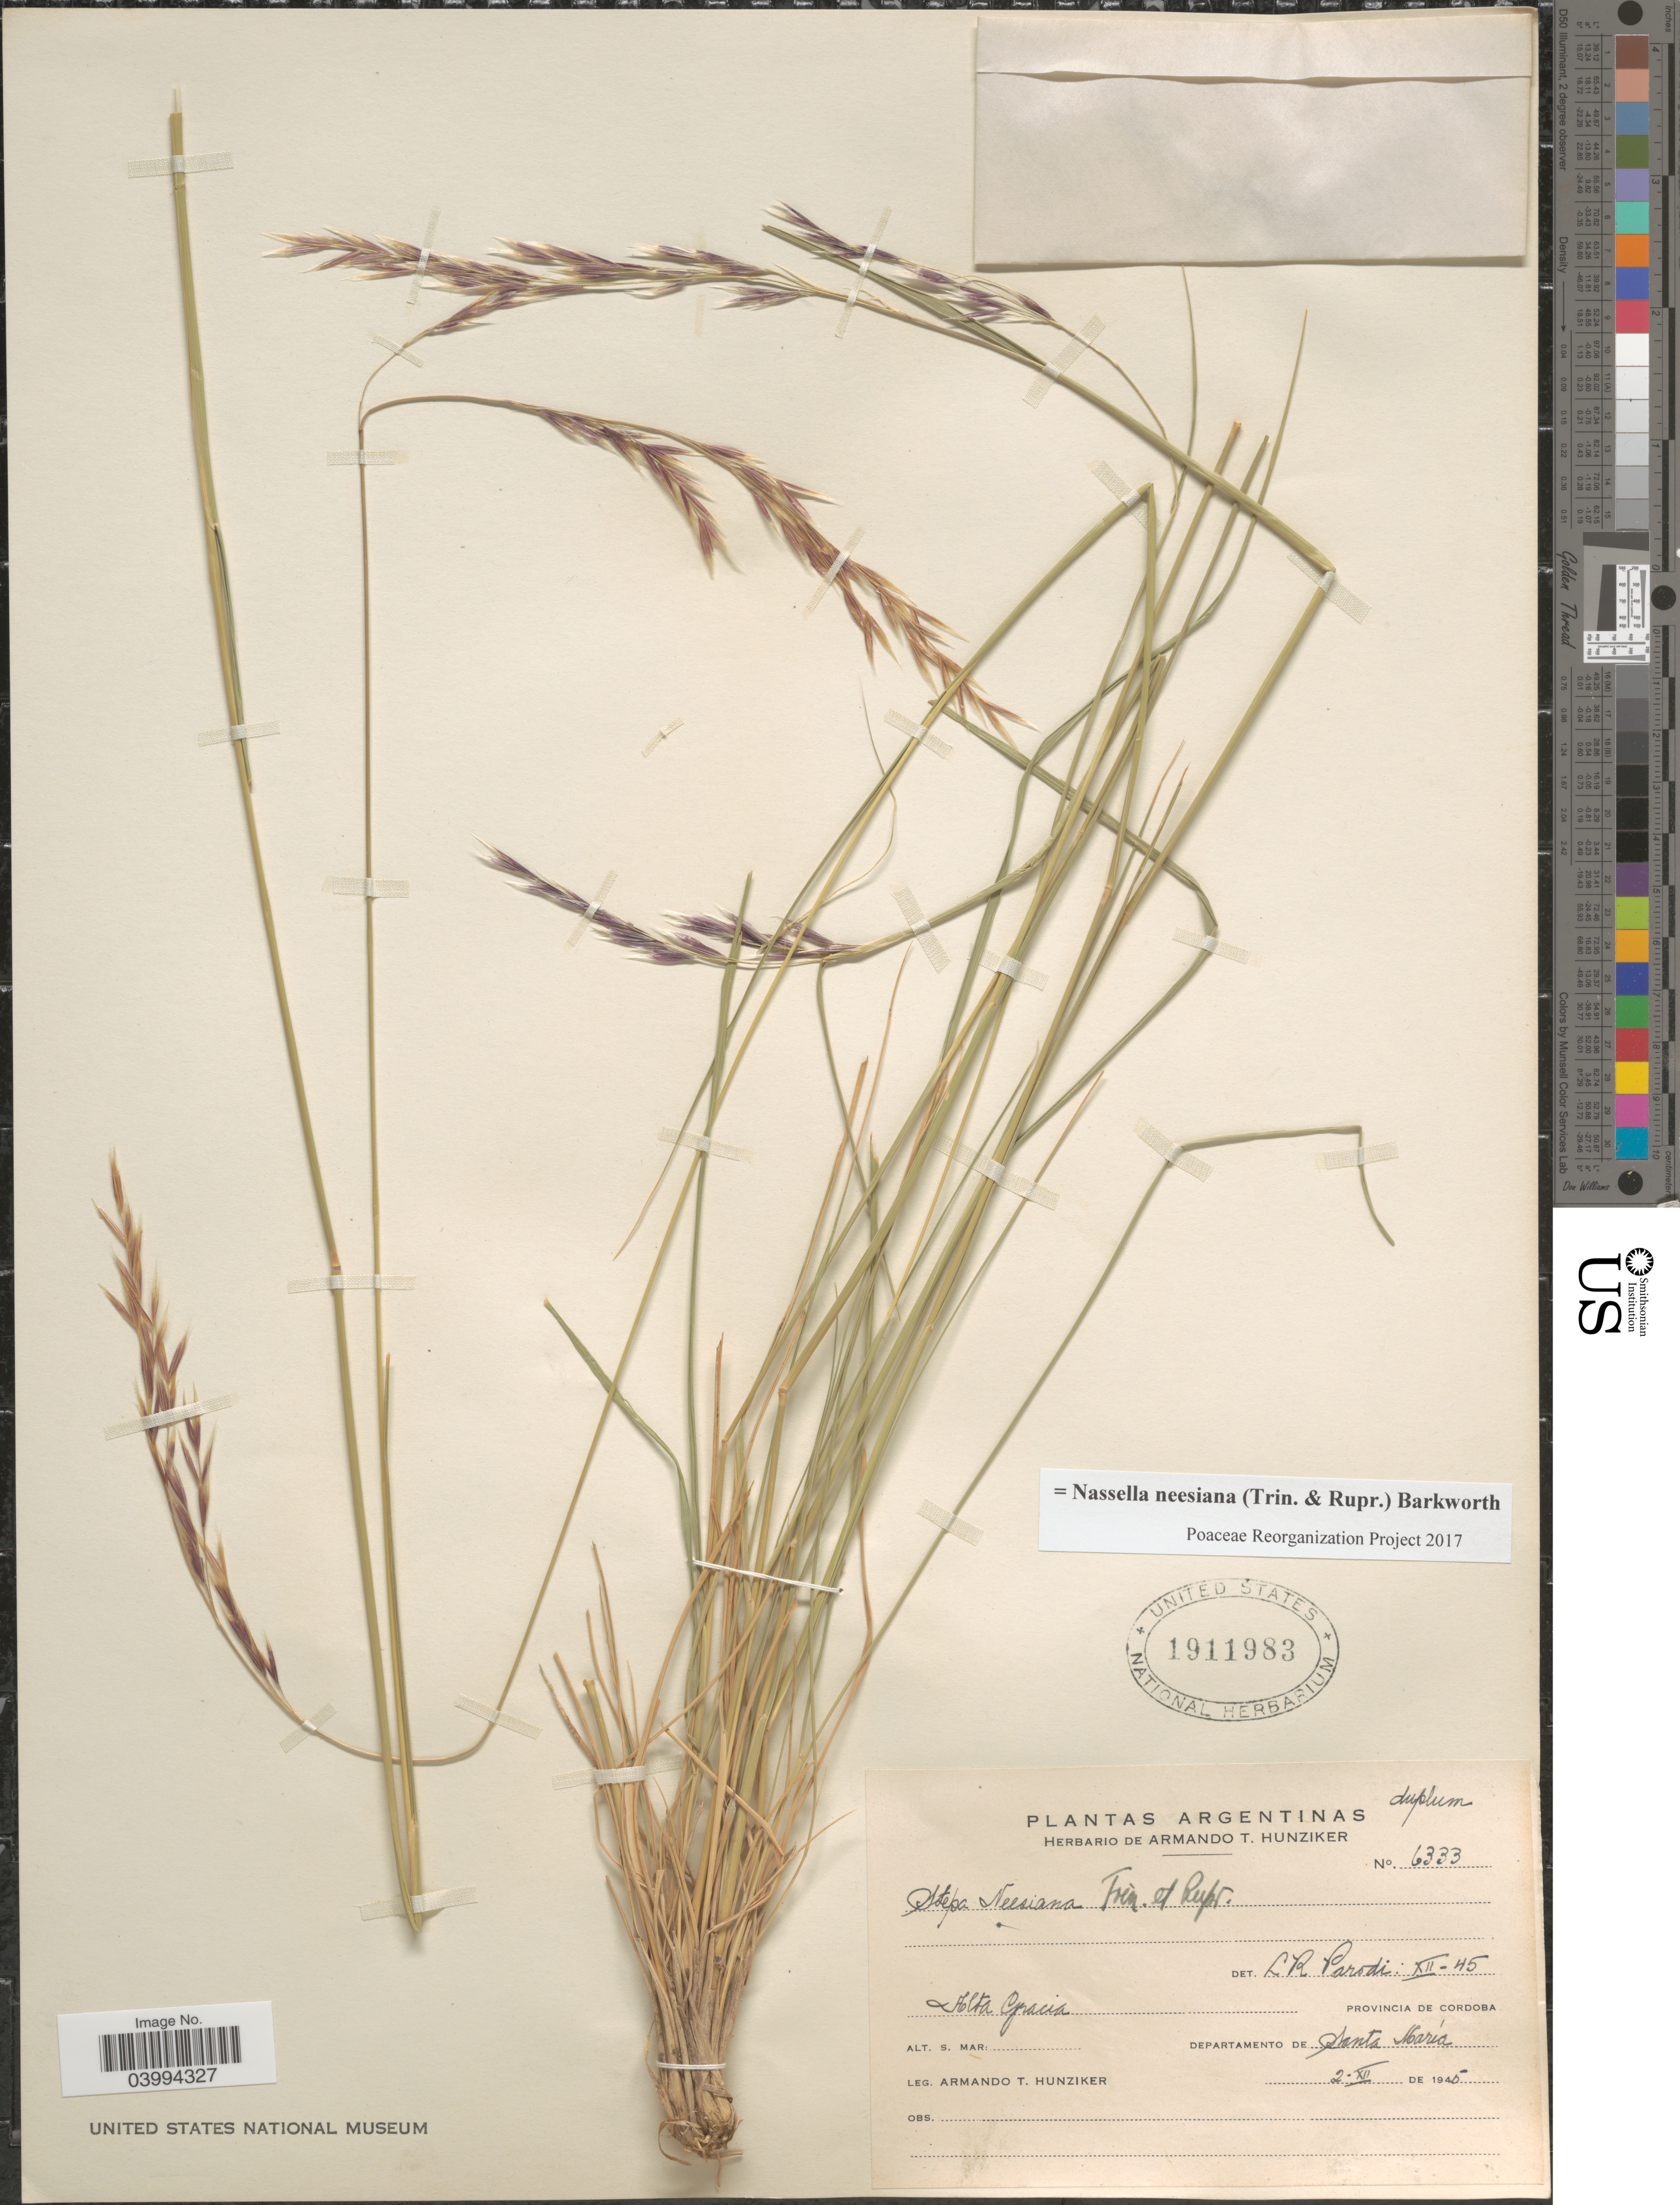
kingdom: Plantae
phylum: Tracheophyta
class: Liliopsida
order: Poales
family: Poaceae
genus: Nassella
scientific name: Nassella neesiana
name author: (Trin. & Rupr.) Barkworth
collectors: A. T. Hunziker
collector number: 6333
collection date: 1945-12-02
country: Argentina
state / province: Cordoba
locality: Alta Gracia. Departamento de Santa María.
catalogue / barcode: US 1911983